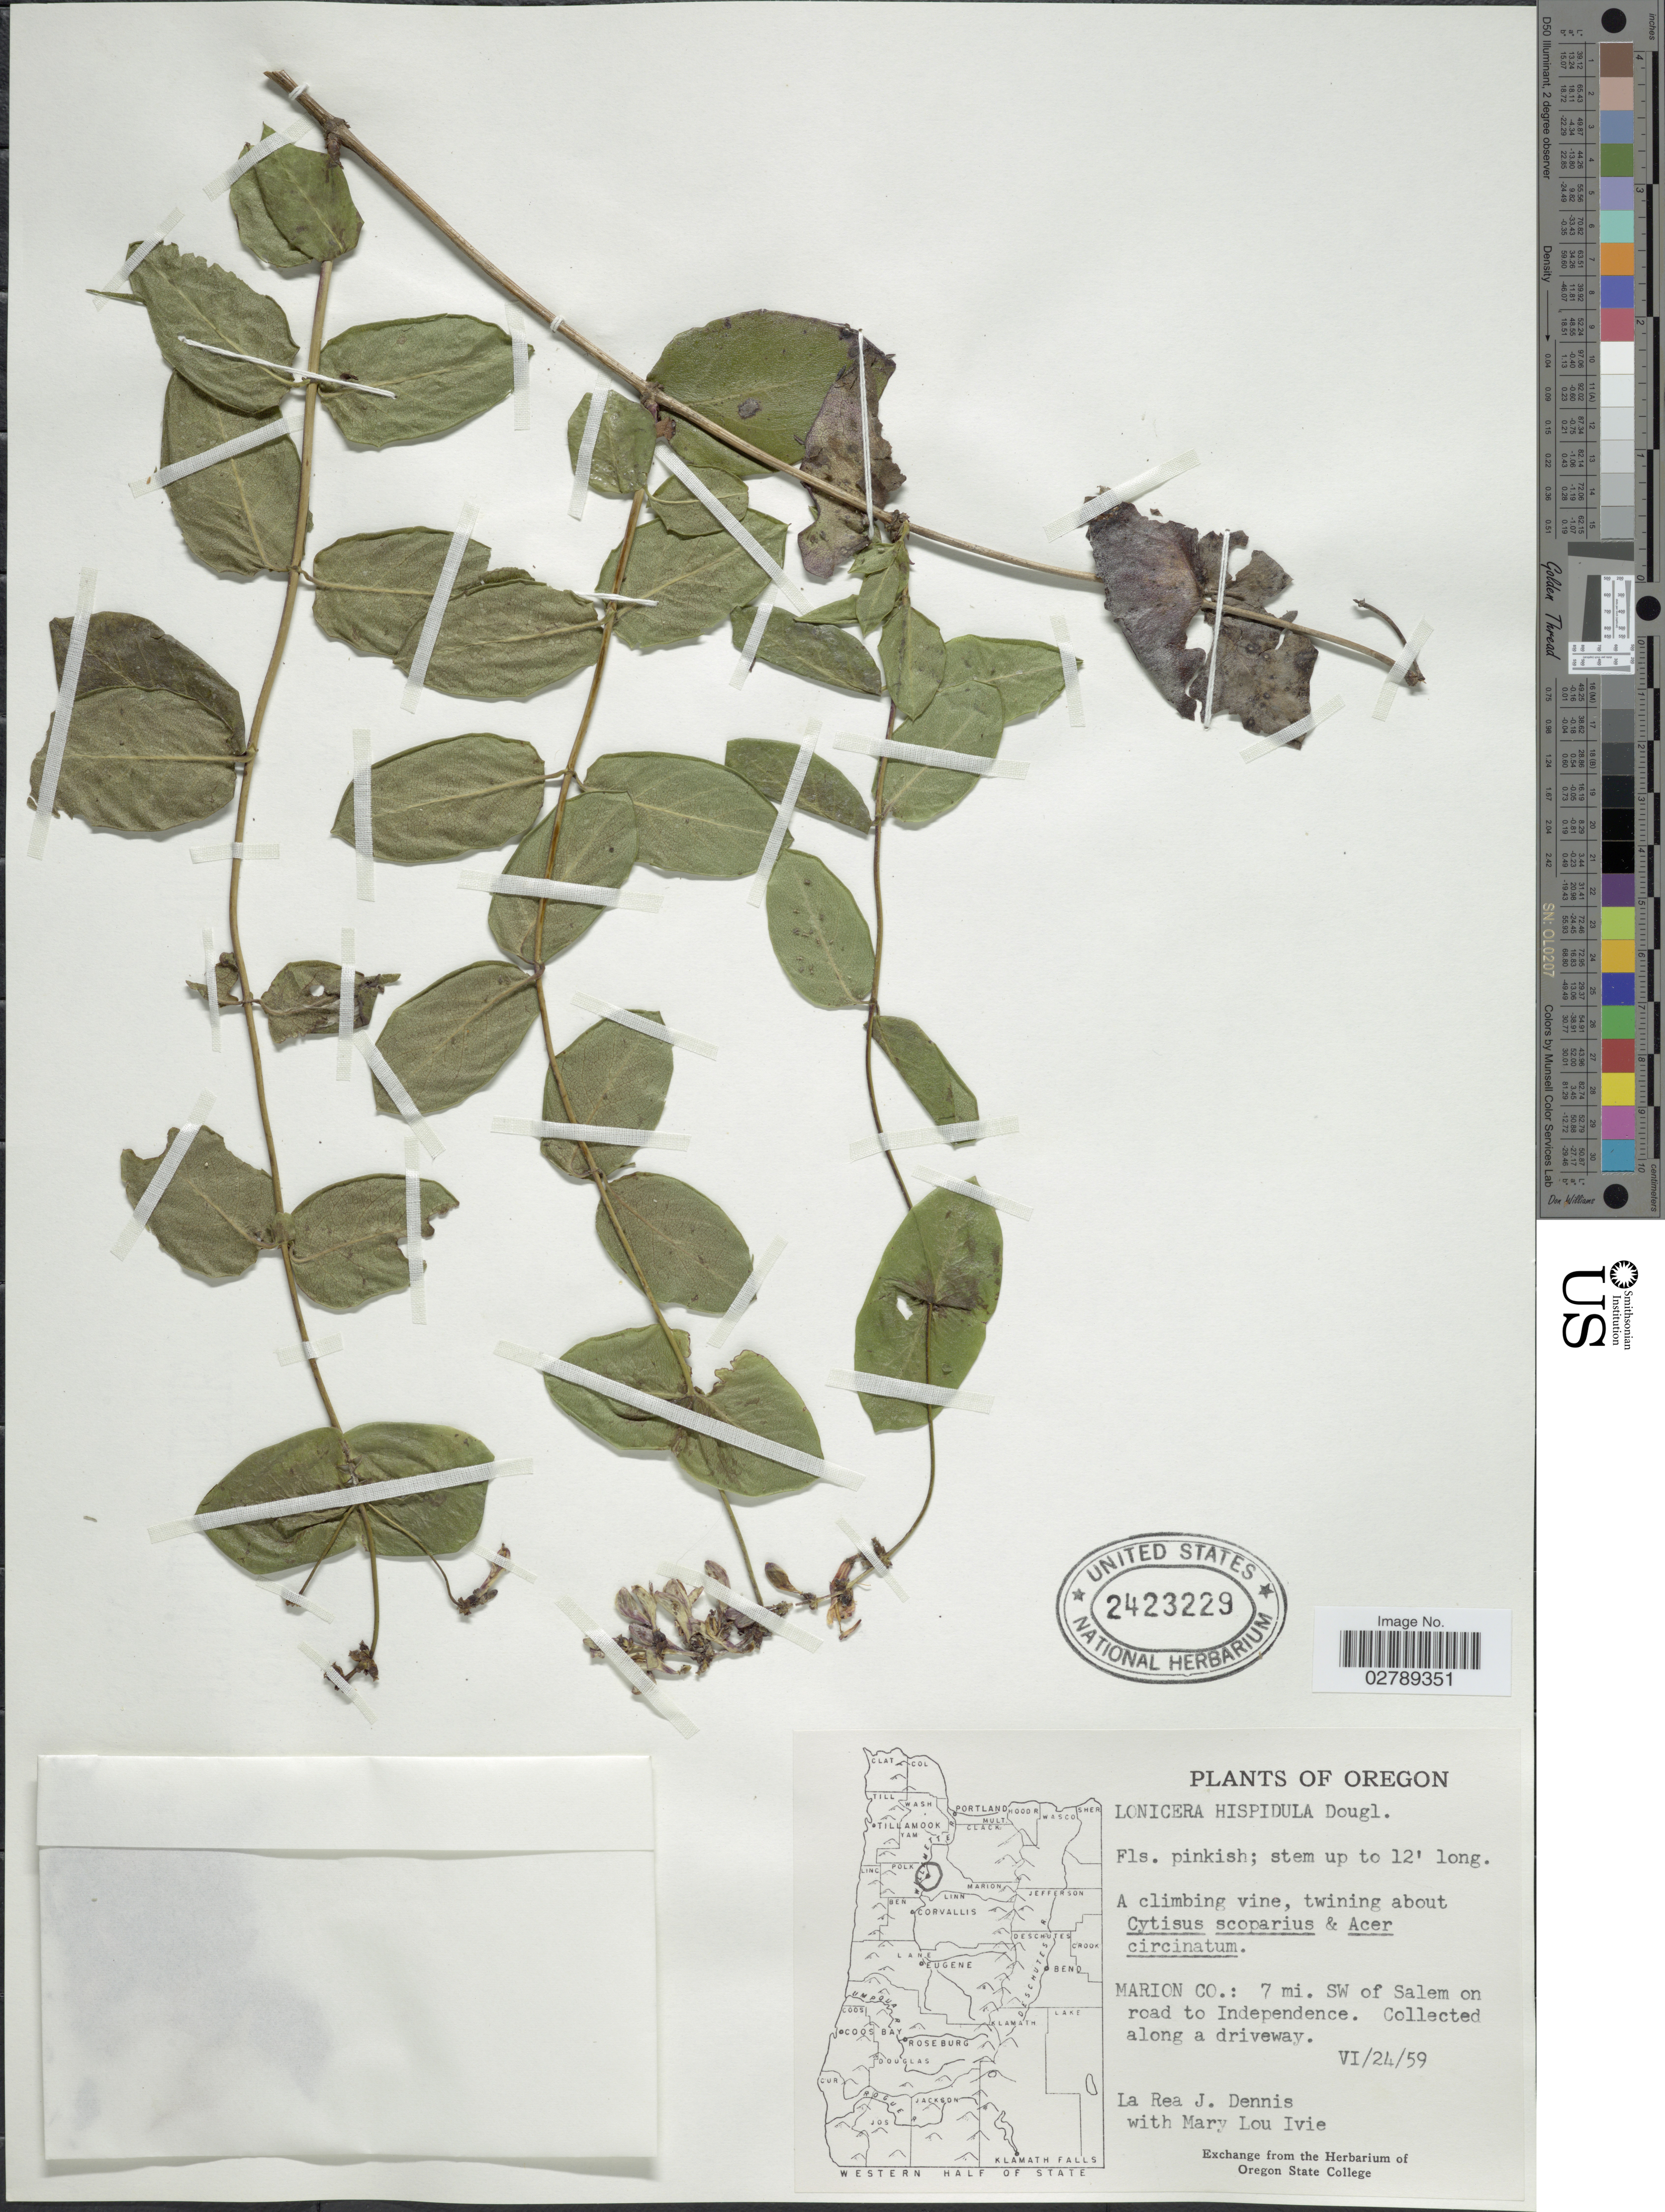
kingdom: Plantae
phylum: Tracheophyta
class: Magnoliopsida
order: Dipsacales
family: Caprifoliaceae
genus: Lonicera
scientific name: Lonicera hispidula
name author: Douglas ex Lindl.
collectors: R. Dennis & M. Ivie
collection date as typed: Transcribed d/m/y: 24/6/59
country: United States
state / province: Oregon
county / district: Marion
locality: Marion Co.: 7 mi. SW of Salem on road to Independence.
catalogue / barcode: US 2423229